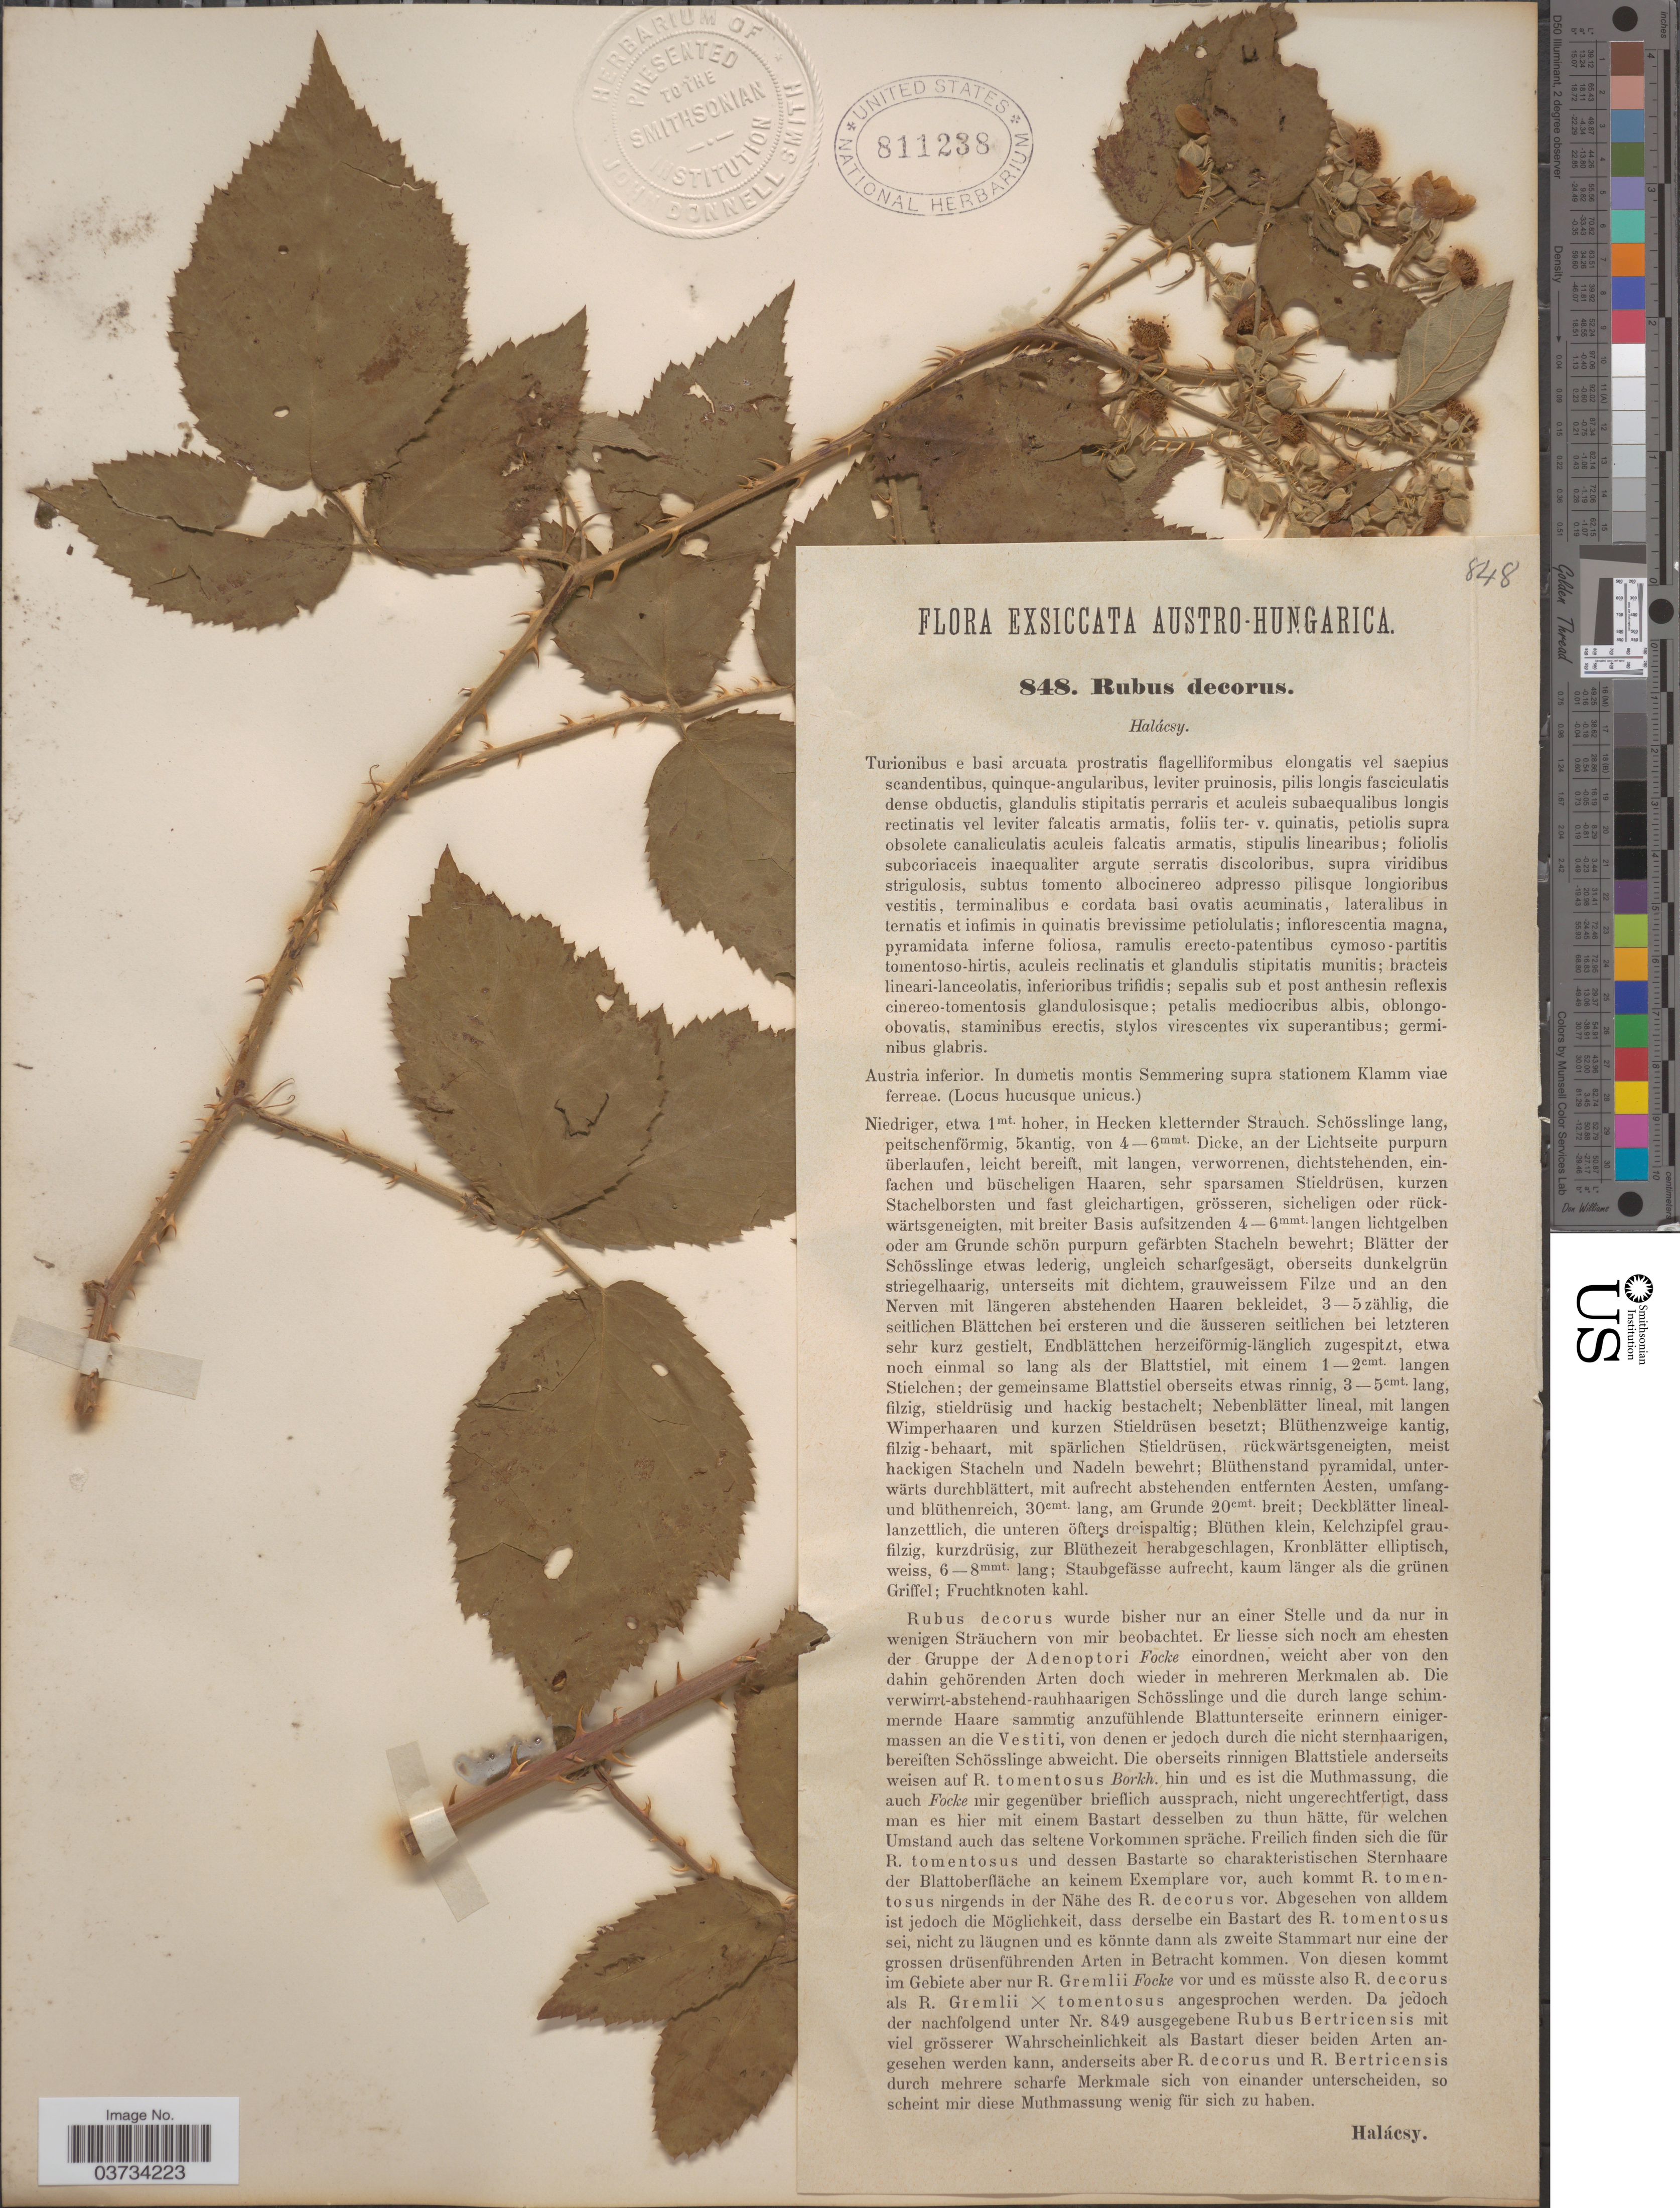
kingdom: Plantae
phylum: Tracheophyta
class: Magnoliopsida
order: Rosales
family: Rosaceae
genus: Rubus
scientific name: Rubus decorus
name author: P.J. Müll.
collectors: -- Halacsy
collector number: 848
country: Austria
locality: Austro-Hungarica. austria inferior. In dumetis montis Semmering supra stationem Klamm viae ferreae. (Locus hucusque unicus).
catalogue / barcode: US 811238